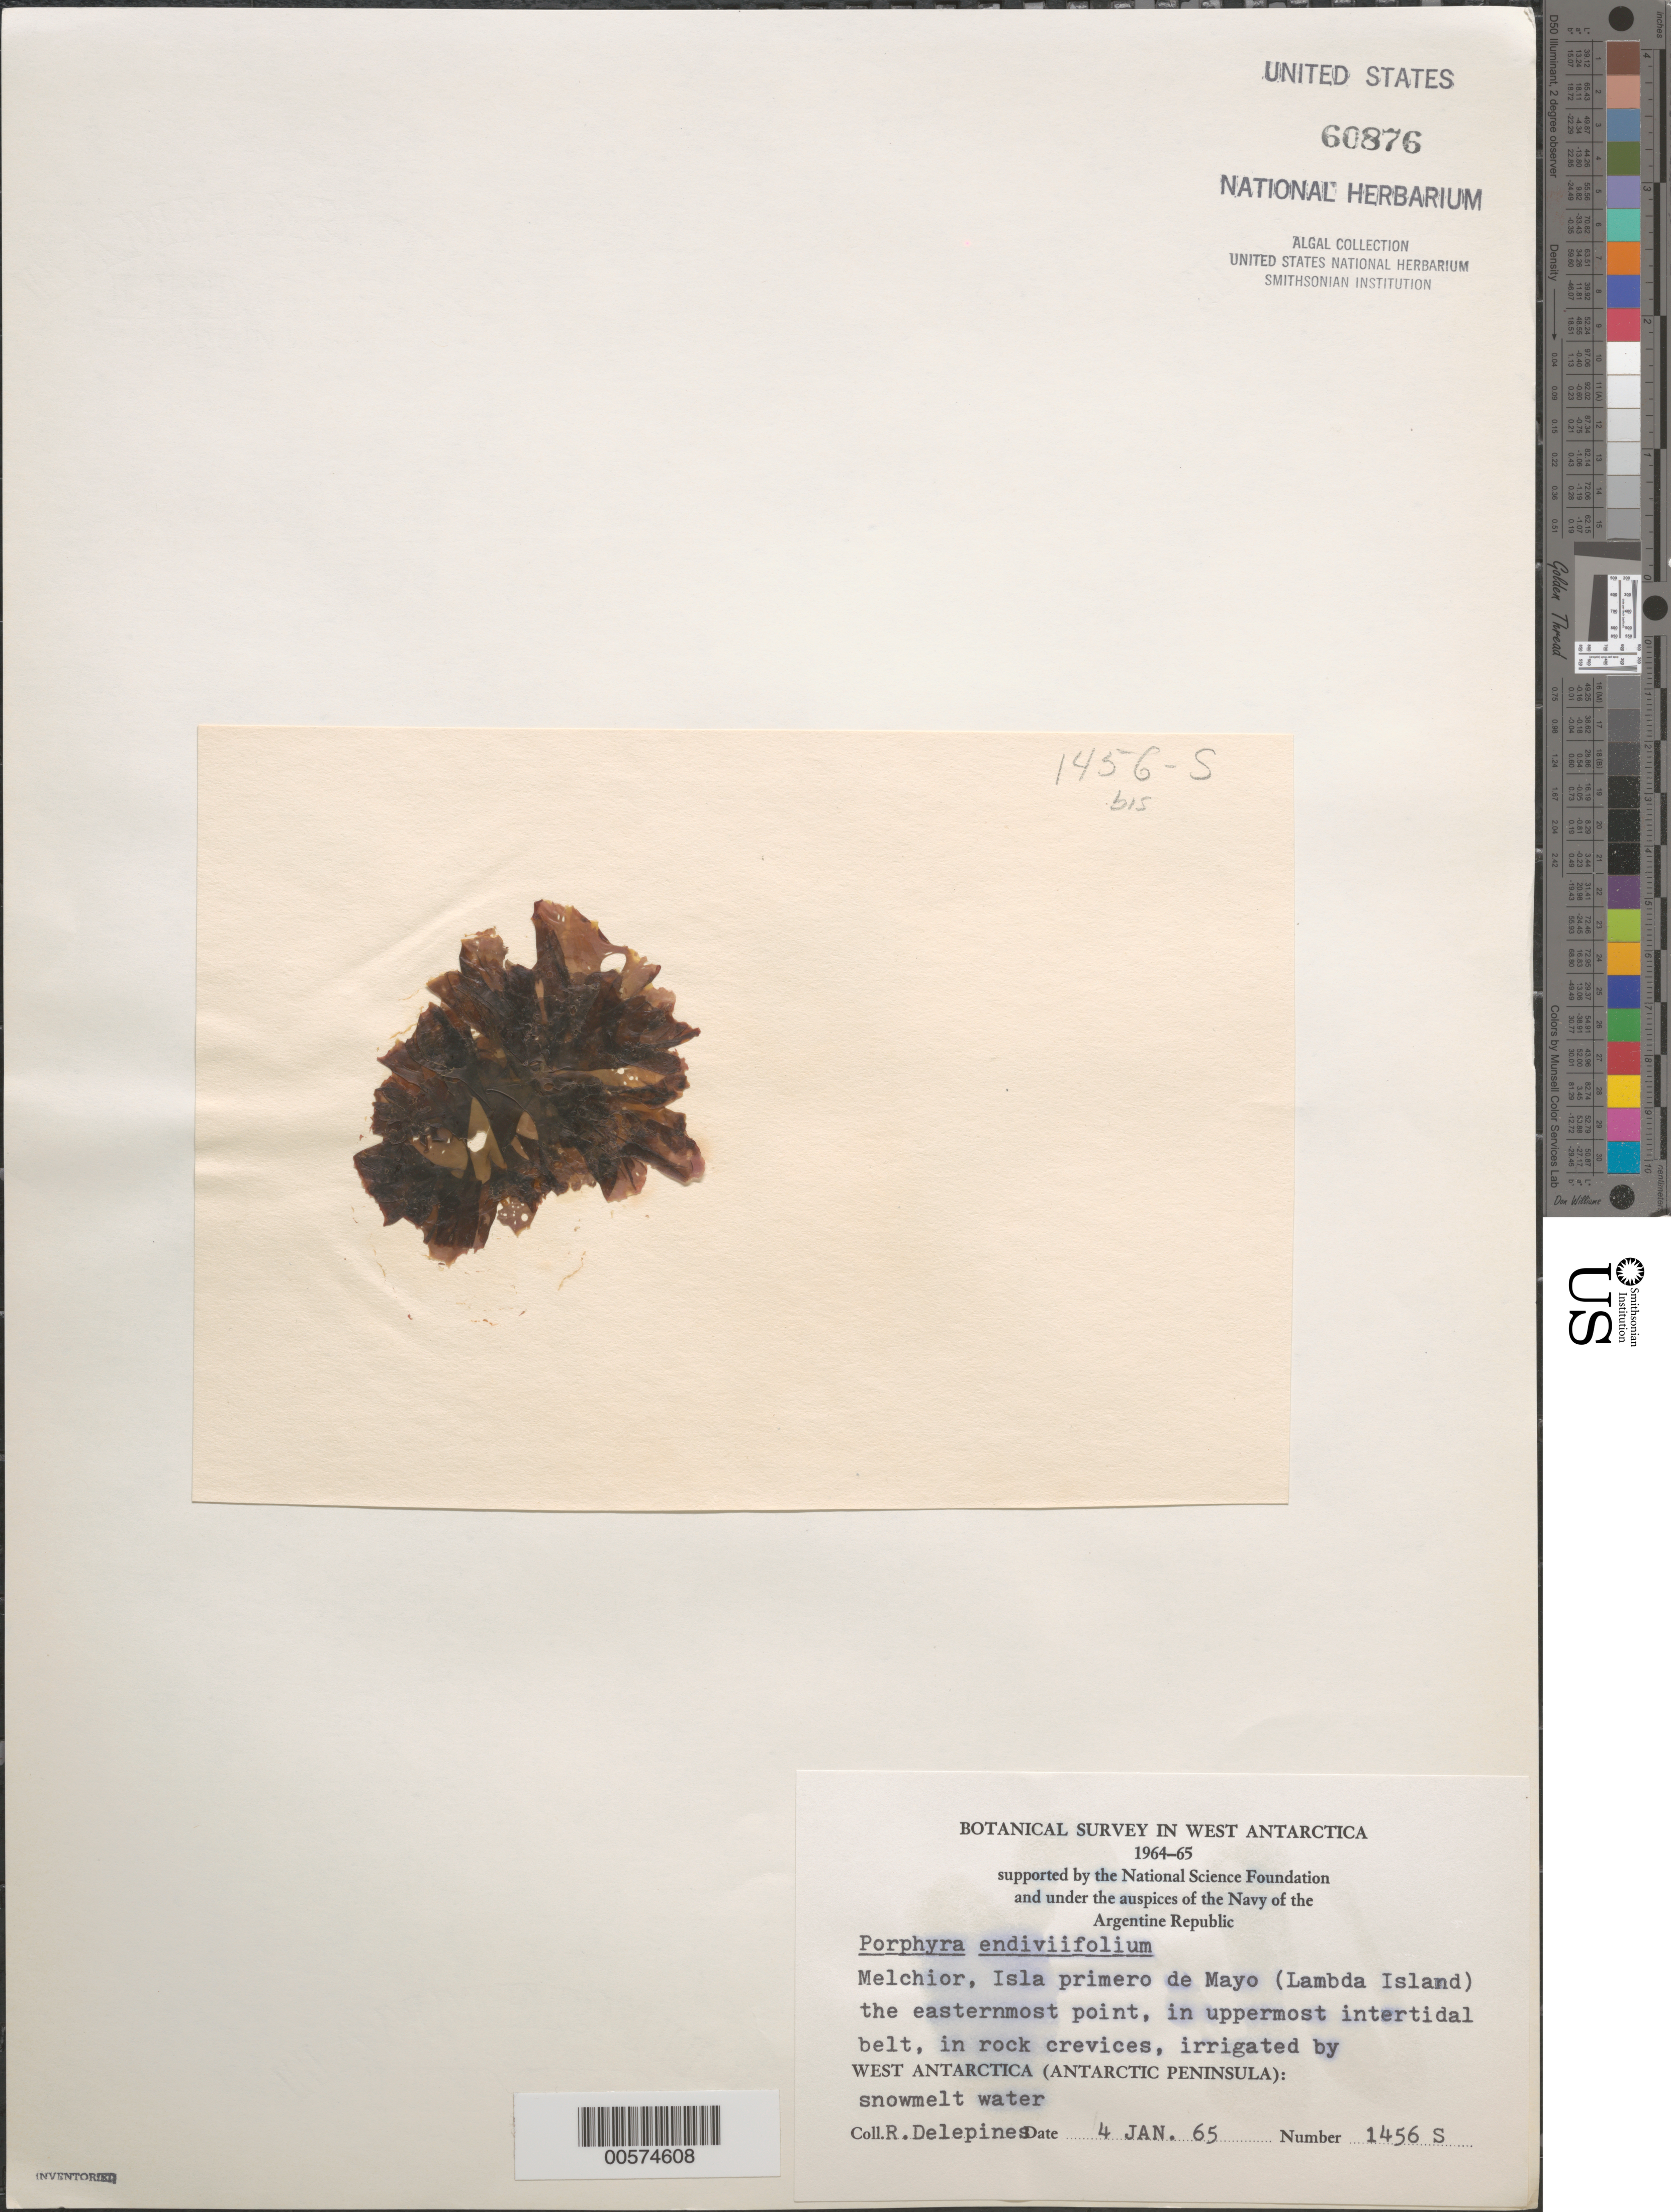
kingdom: Plantae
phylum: Rhodophyta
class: Bangiophyceae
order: Bangiales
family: Bangiaceae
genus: Pyropia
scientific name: Pyropia endiviifolia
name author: (A. Gepp & E. Gepp) H. G. Choi & M.S. Hwang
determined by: Algae name updating Project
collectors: R. Delépine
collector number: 1456s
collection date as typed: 04 Jan 1965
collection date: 1965-01-04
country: Antarctica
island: Lambda Island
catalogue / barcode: US 60876